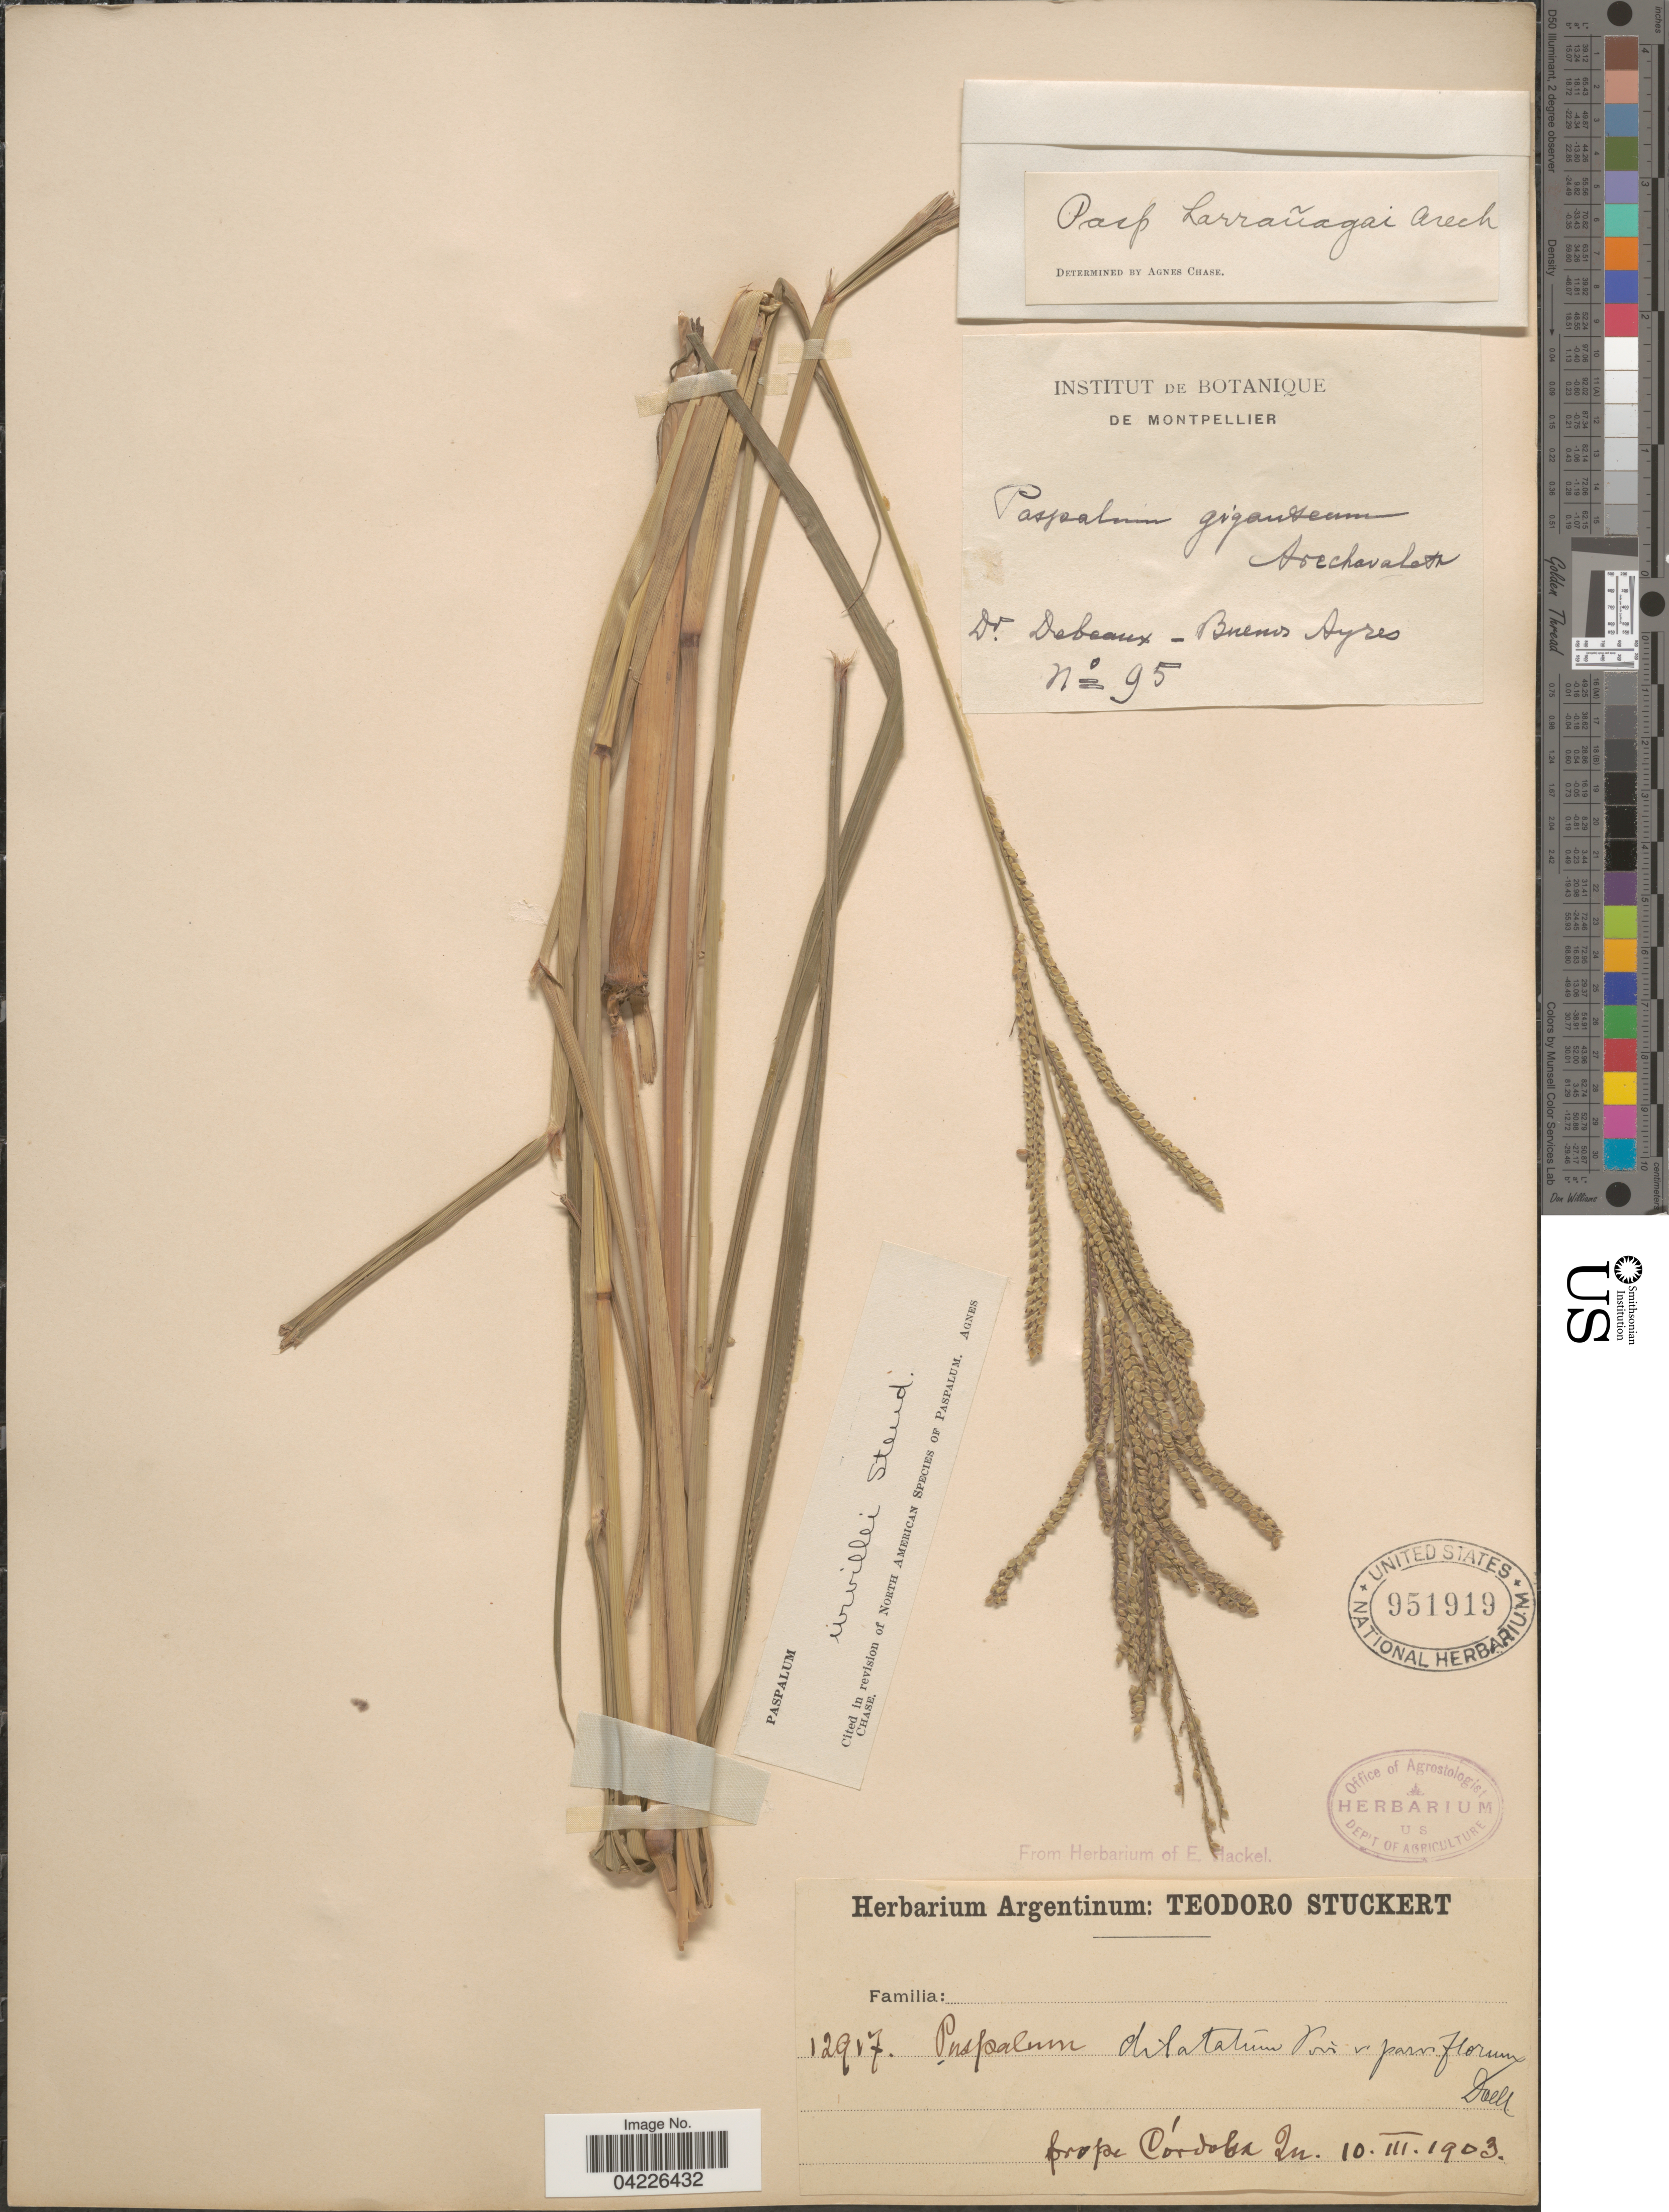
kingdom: Plantae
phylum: Tracheophyta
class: Liliopsida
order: Poales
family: Poaceae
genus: Paspalum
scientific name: Paspalum urvillei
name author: Steud.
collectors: T. Stuckert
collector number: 12917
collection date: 1903-03-10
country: Argentina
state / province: Cordoba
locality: Prope Córdoba Qu.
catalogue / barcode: US 951919